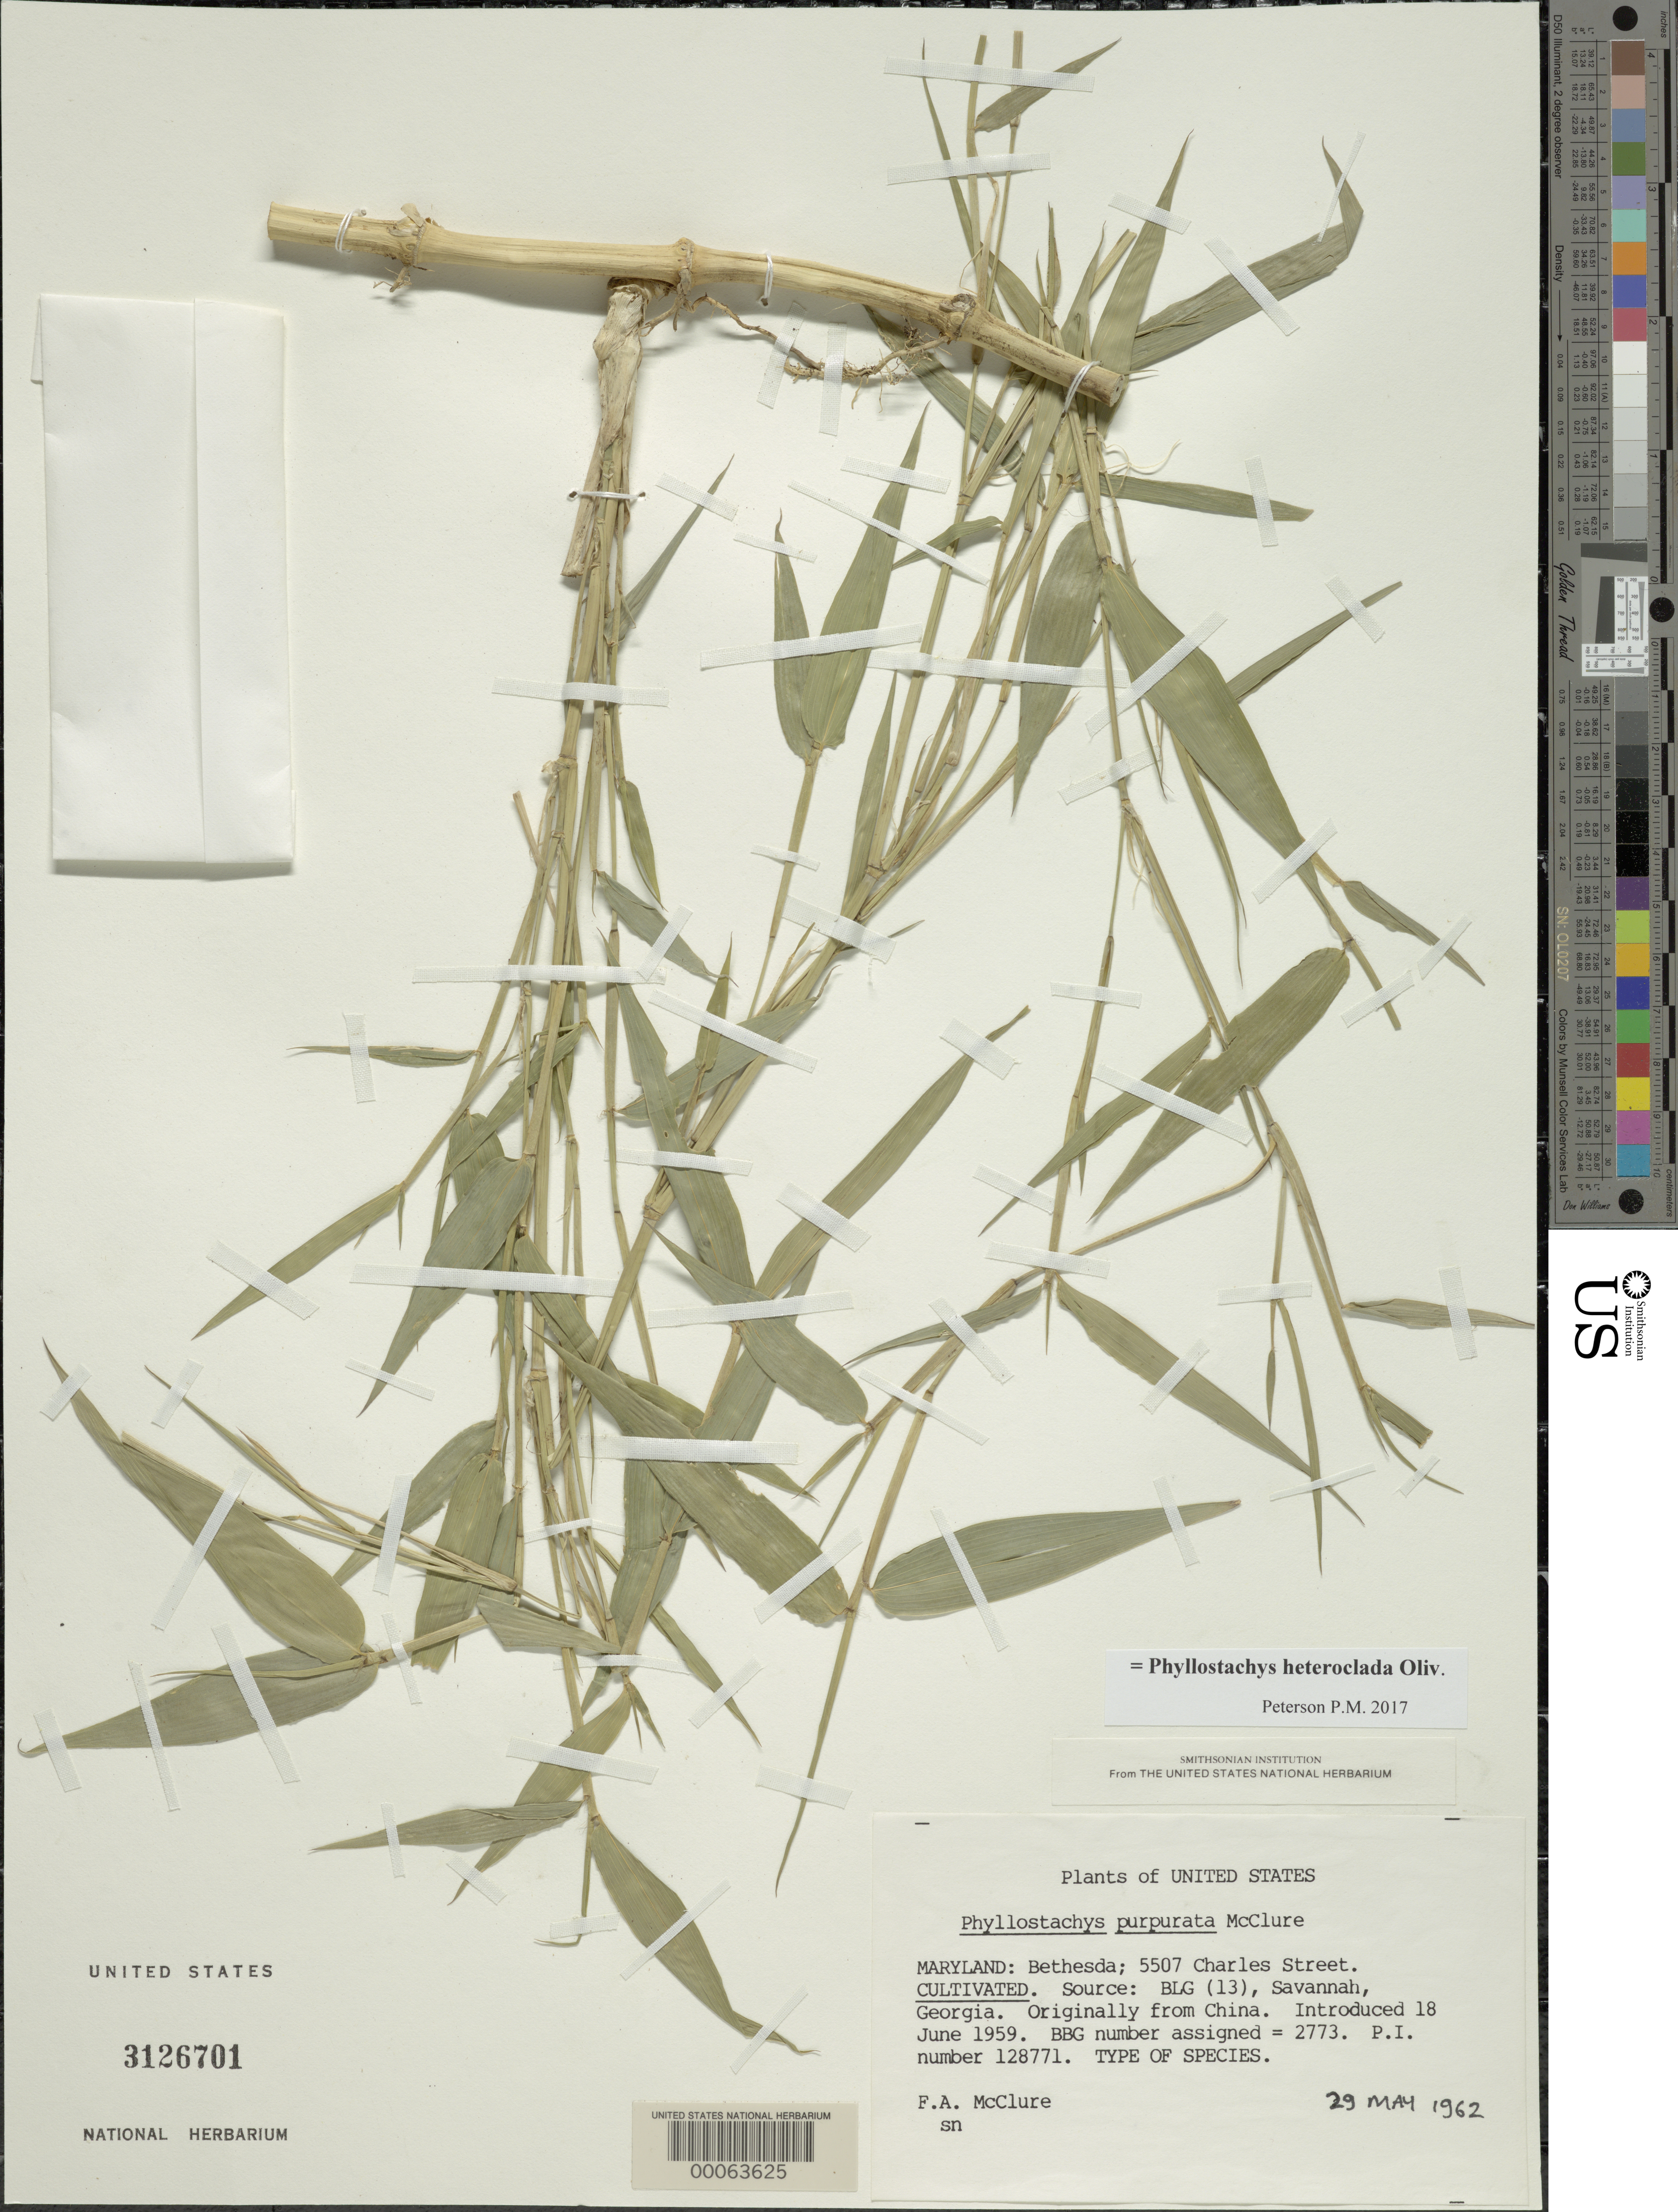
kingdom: Plantae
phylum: Tracheophyta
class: Liliopsida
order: Poales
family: Poaceae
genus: Phyllostachys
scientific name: Phyllostachys heteroclada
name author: Oliv.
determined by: Poaceae Reorganization Project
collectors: F. A. McClure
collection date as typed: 29 May 1962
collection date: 1962-05-29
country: United States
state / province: Maryland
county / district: Montgomery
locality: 5507 Charles Street, Bethesda (McClure's Garden)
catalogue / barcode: US 3126701